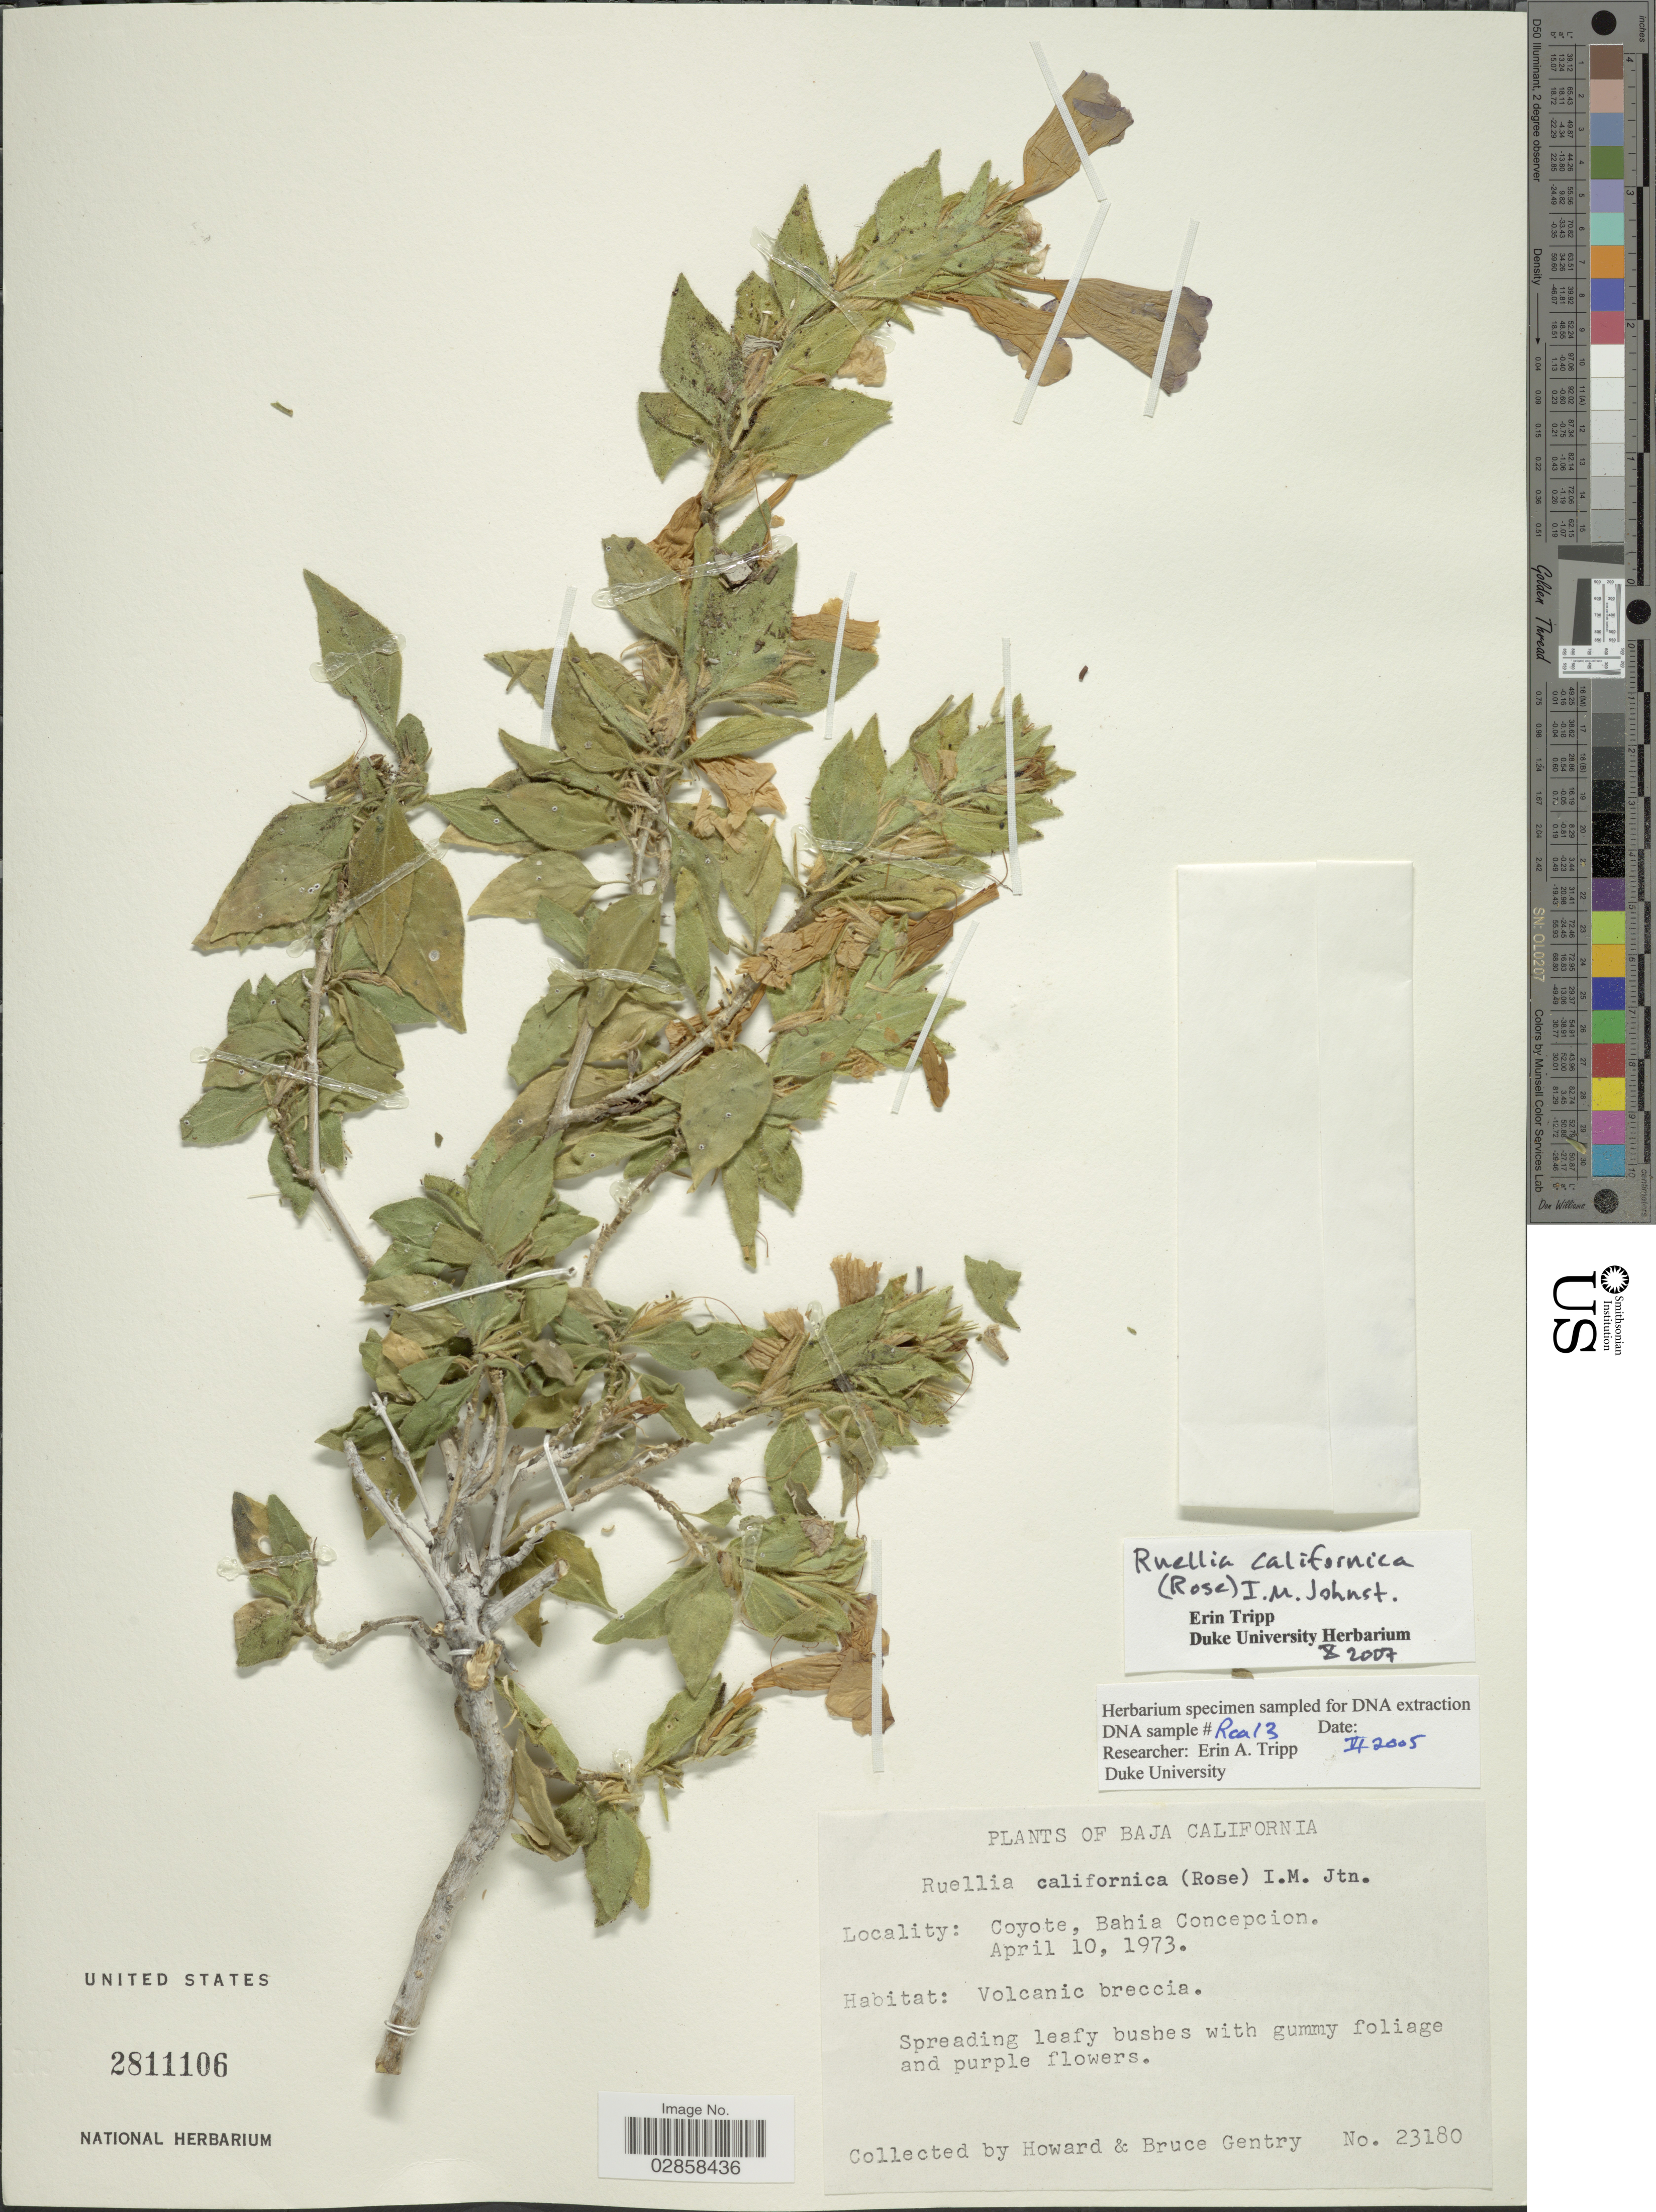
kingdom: Plantae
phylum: Tracheophyta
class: Magnoliopsida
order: Lamiales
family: Acanthaceae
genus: Ruellia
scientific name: Ruellia californica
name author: (Rose) I.M. Johnst.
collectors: H. S. Gentry & B. Gentry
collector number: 23180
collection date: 1973-04-10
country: Mexico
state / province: Baja California Sur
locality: Coyote, Bahia Concepcion.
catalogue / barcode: US 2811106